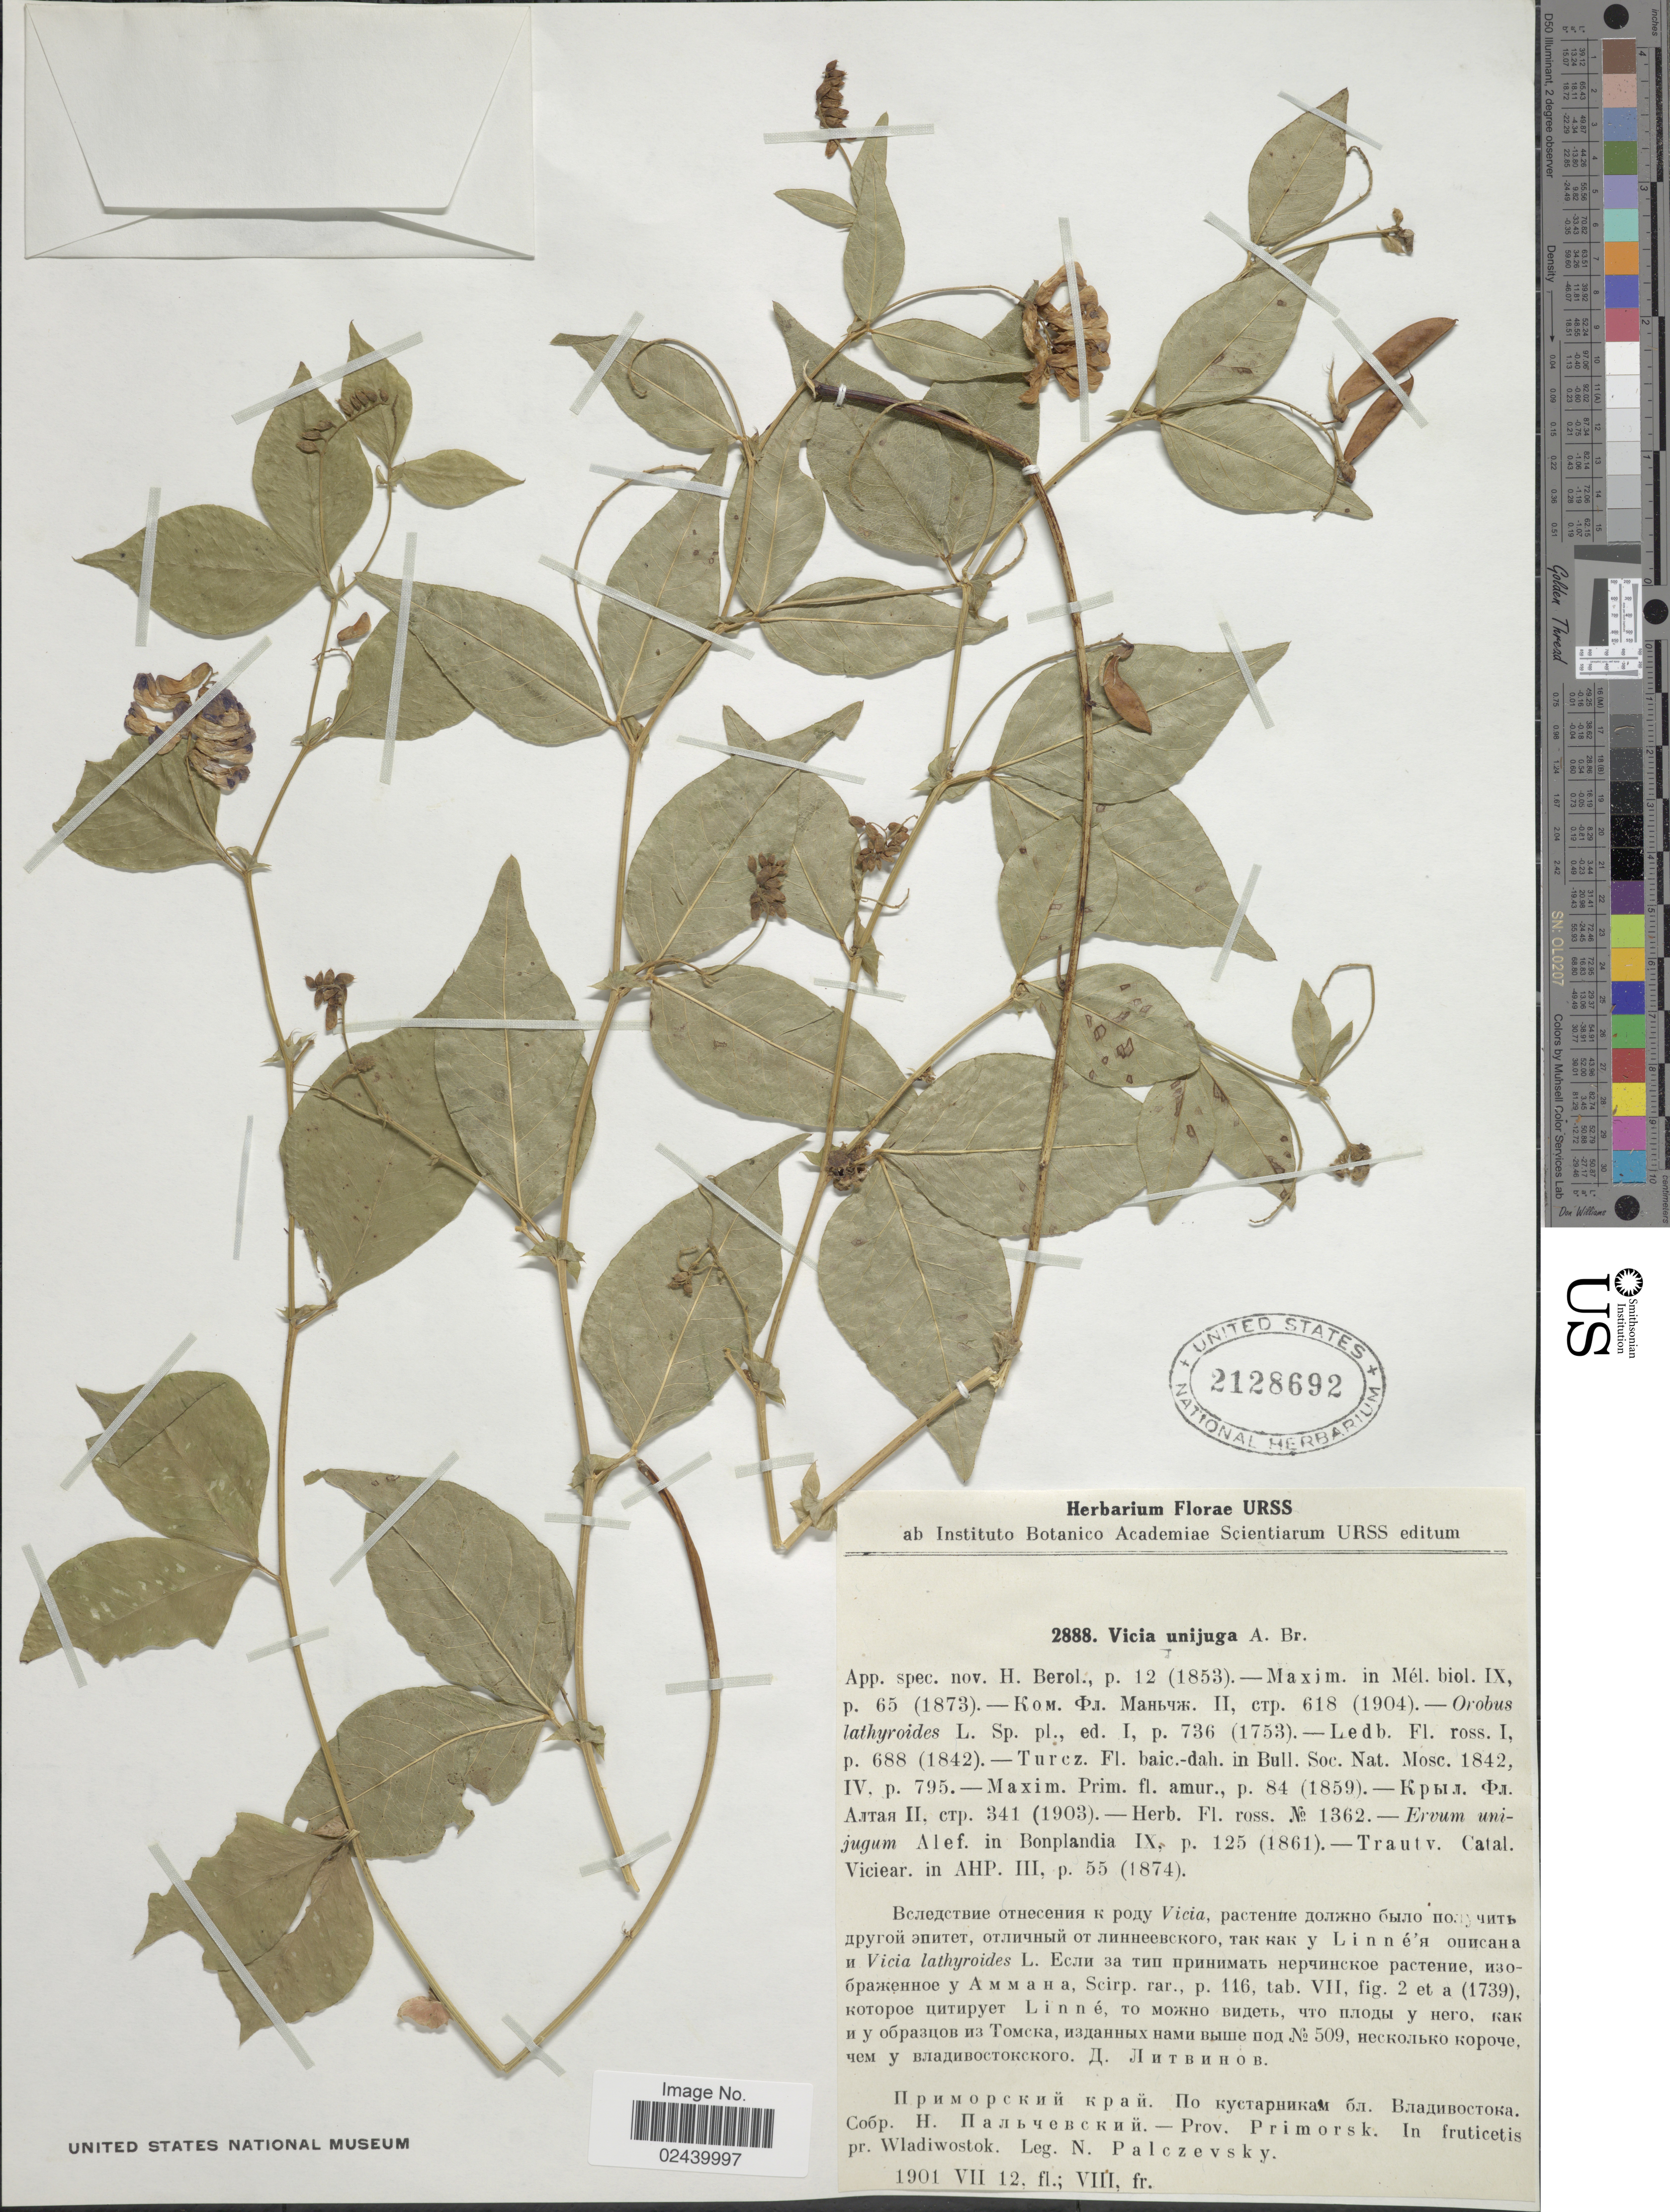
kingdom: Plantae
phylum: Tracheophyta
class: Magnoliopsida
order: Fabales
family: Fabaceae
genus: Vicia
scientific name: Vicia unijuga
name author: A. Braun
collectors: N. Palczevsky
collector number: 2888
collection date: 1901-07-12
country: Russian Federation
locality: Prov. Primorsk. In fruticetis pr Wladiwostok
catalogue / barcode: US 2128692